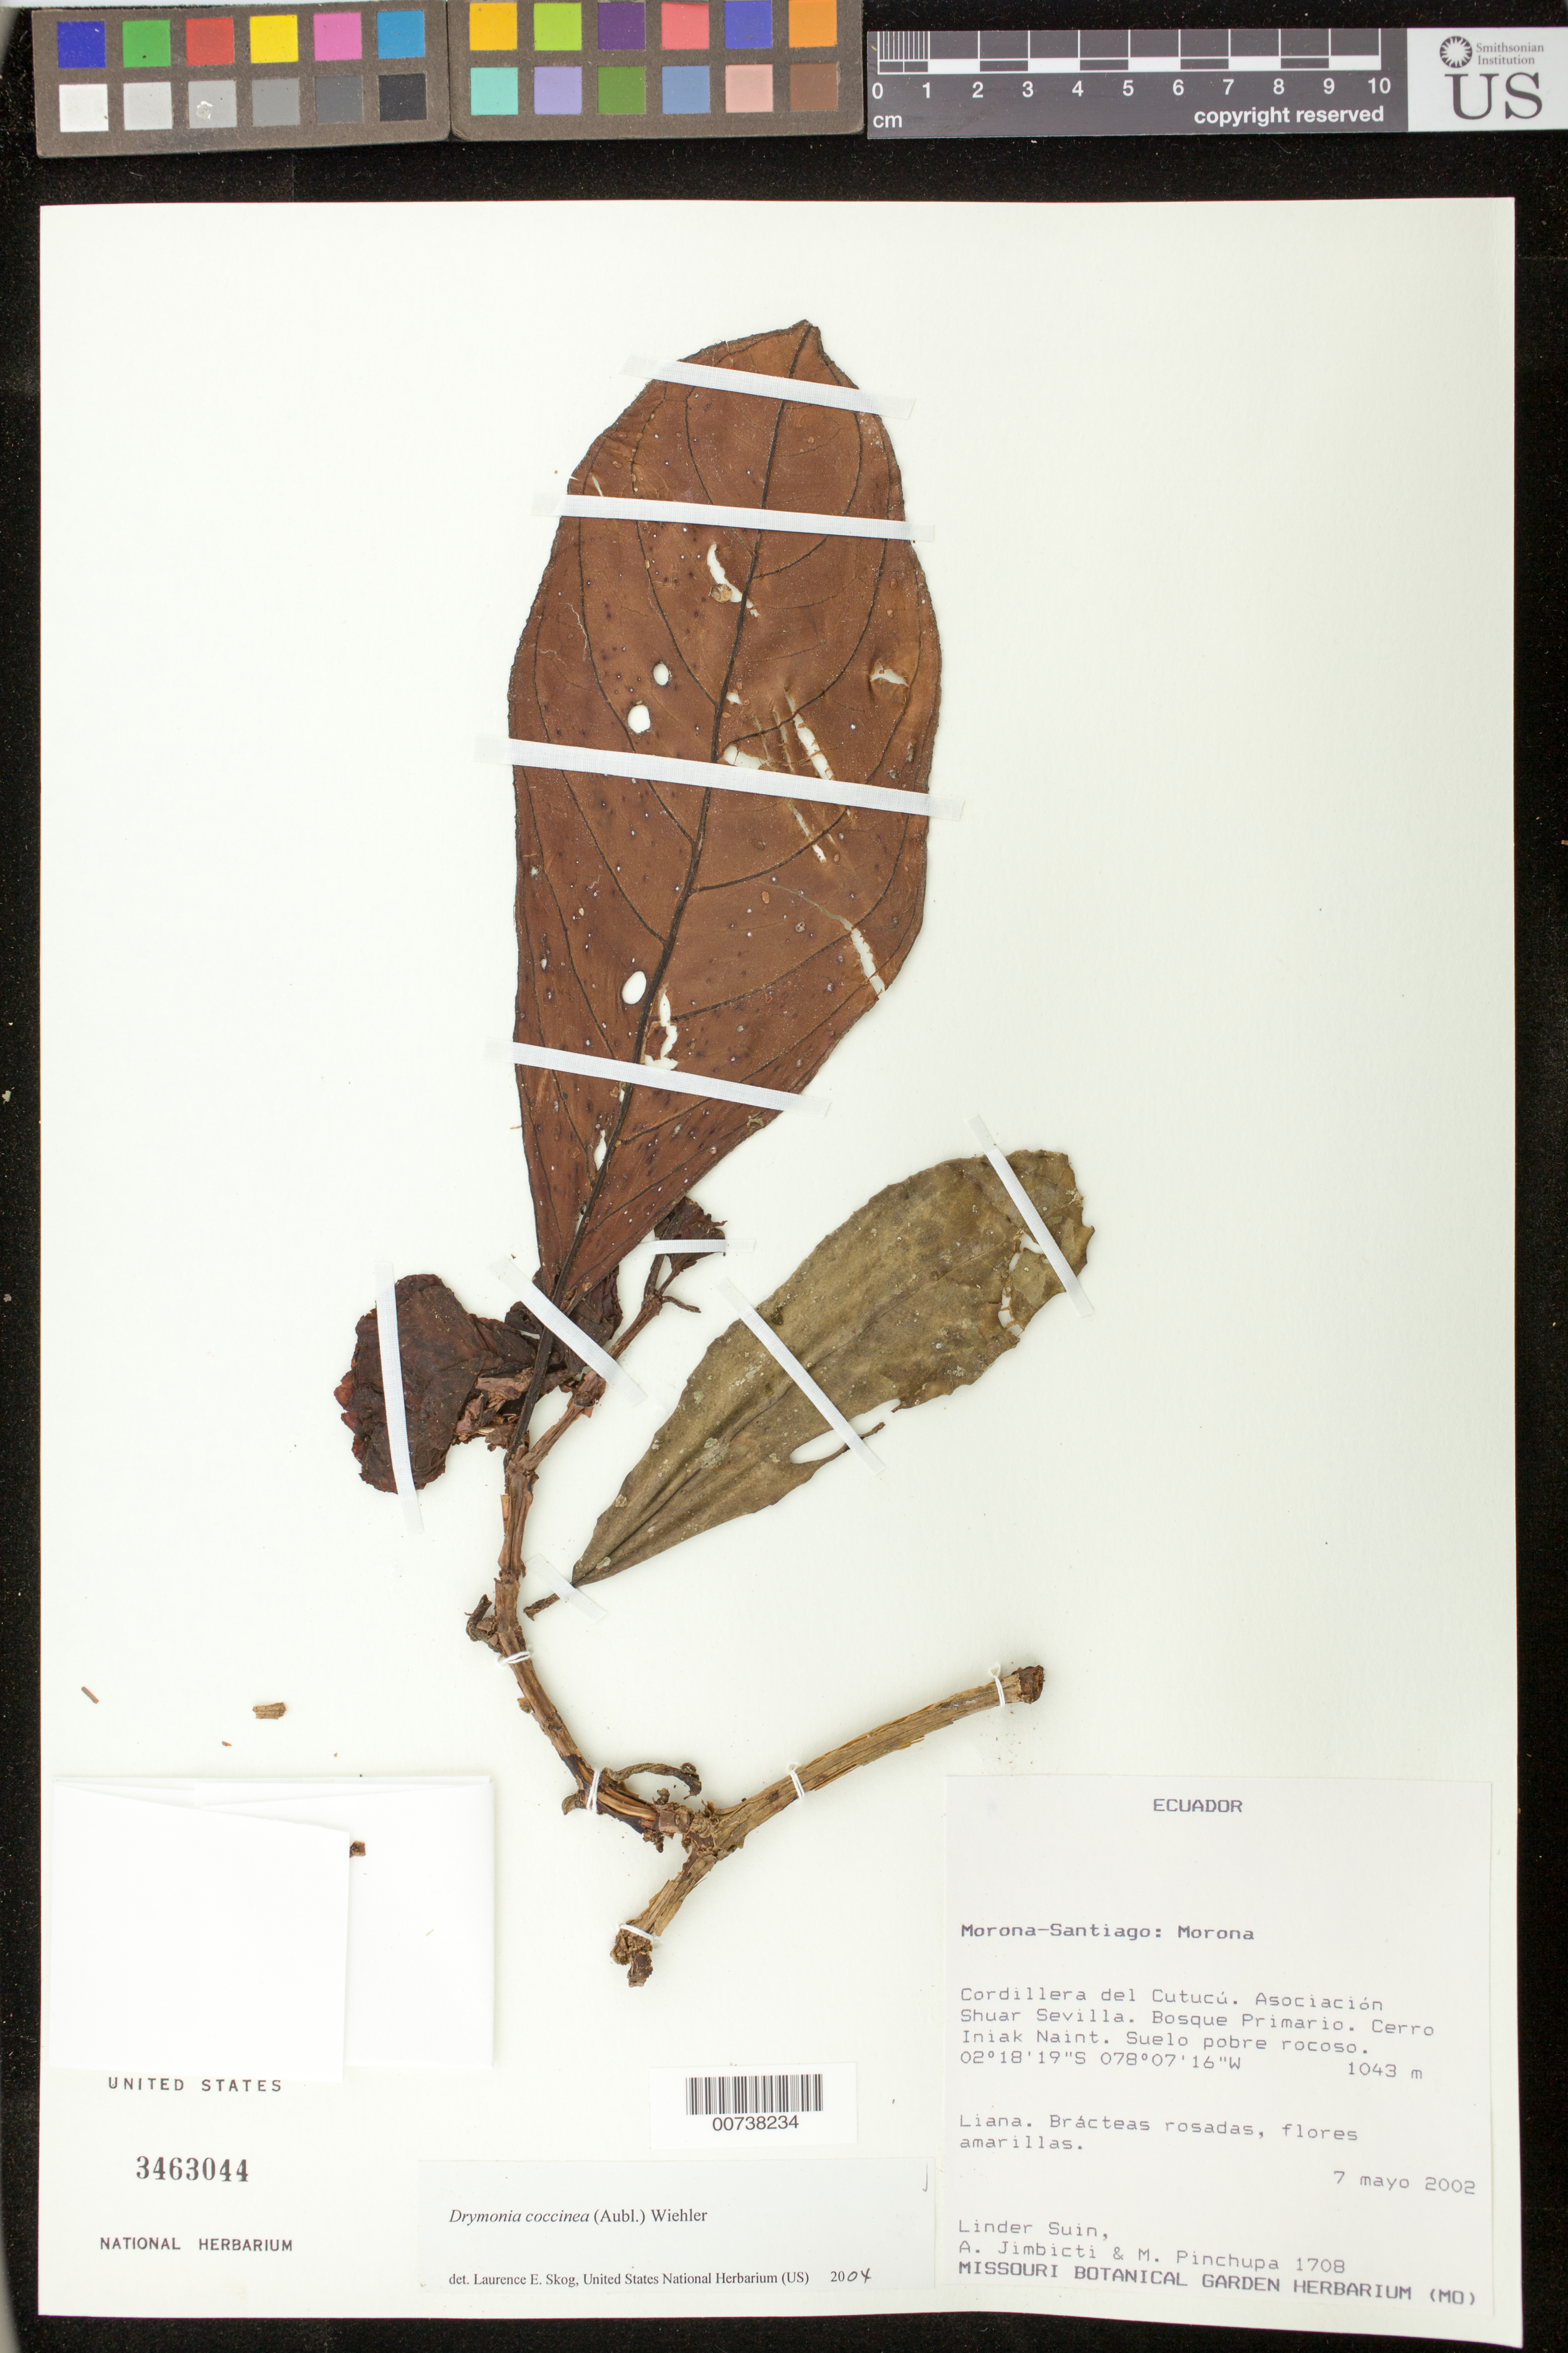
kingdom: Plantae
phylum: Tracheophyta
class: Magnoliopsida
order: Lamiales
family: Gesneriaceae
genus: Drymonia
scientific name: Drymonia coccinea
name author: (Aubl.) Wiehler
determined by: Skog, Laurence E.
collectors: L. Suin, A. Jimbicti & M. Pinchupa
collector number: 1708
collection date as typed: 07 May 2002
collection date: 2002-05-07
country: Ecuador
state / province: Morona-Santiago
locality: Morona. Cordillera del Cutucú. Asociación Shuar Sevilla. Cerro Iniak Naint.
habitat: Bosque primario. Suelo pobre rocoso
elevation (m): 1043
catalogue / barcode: US 3463044